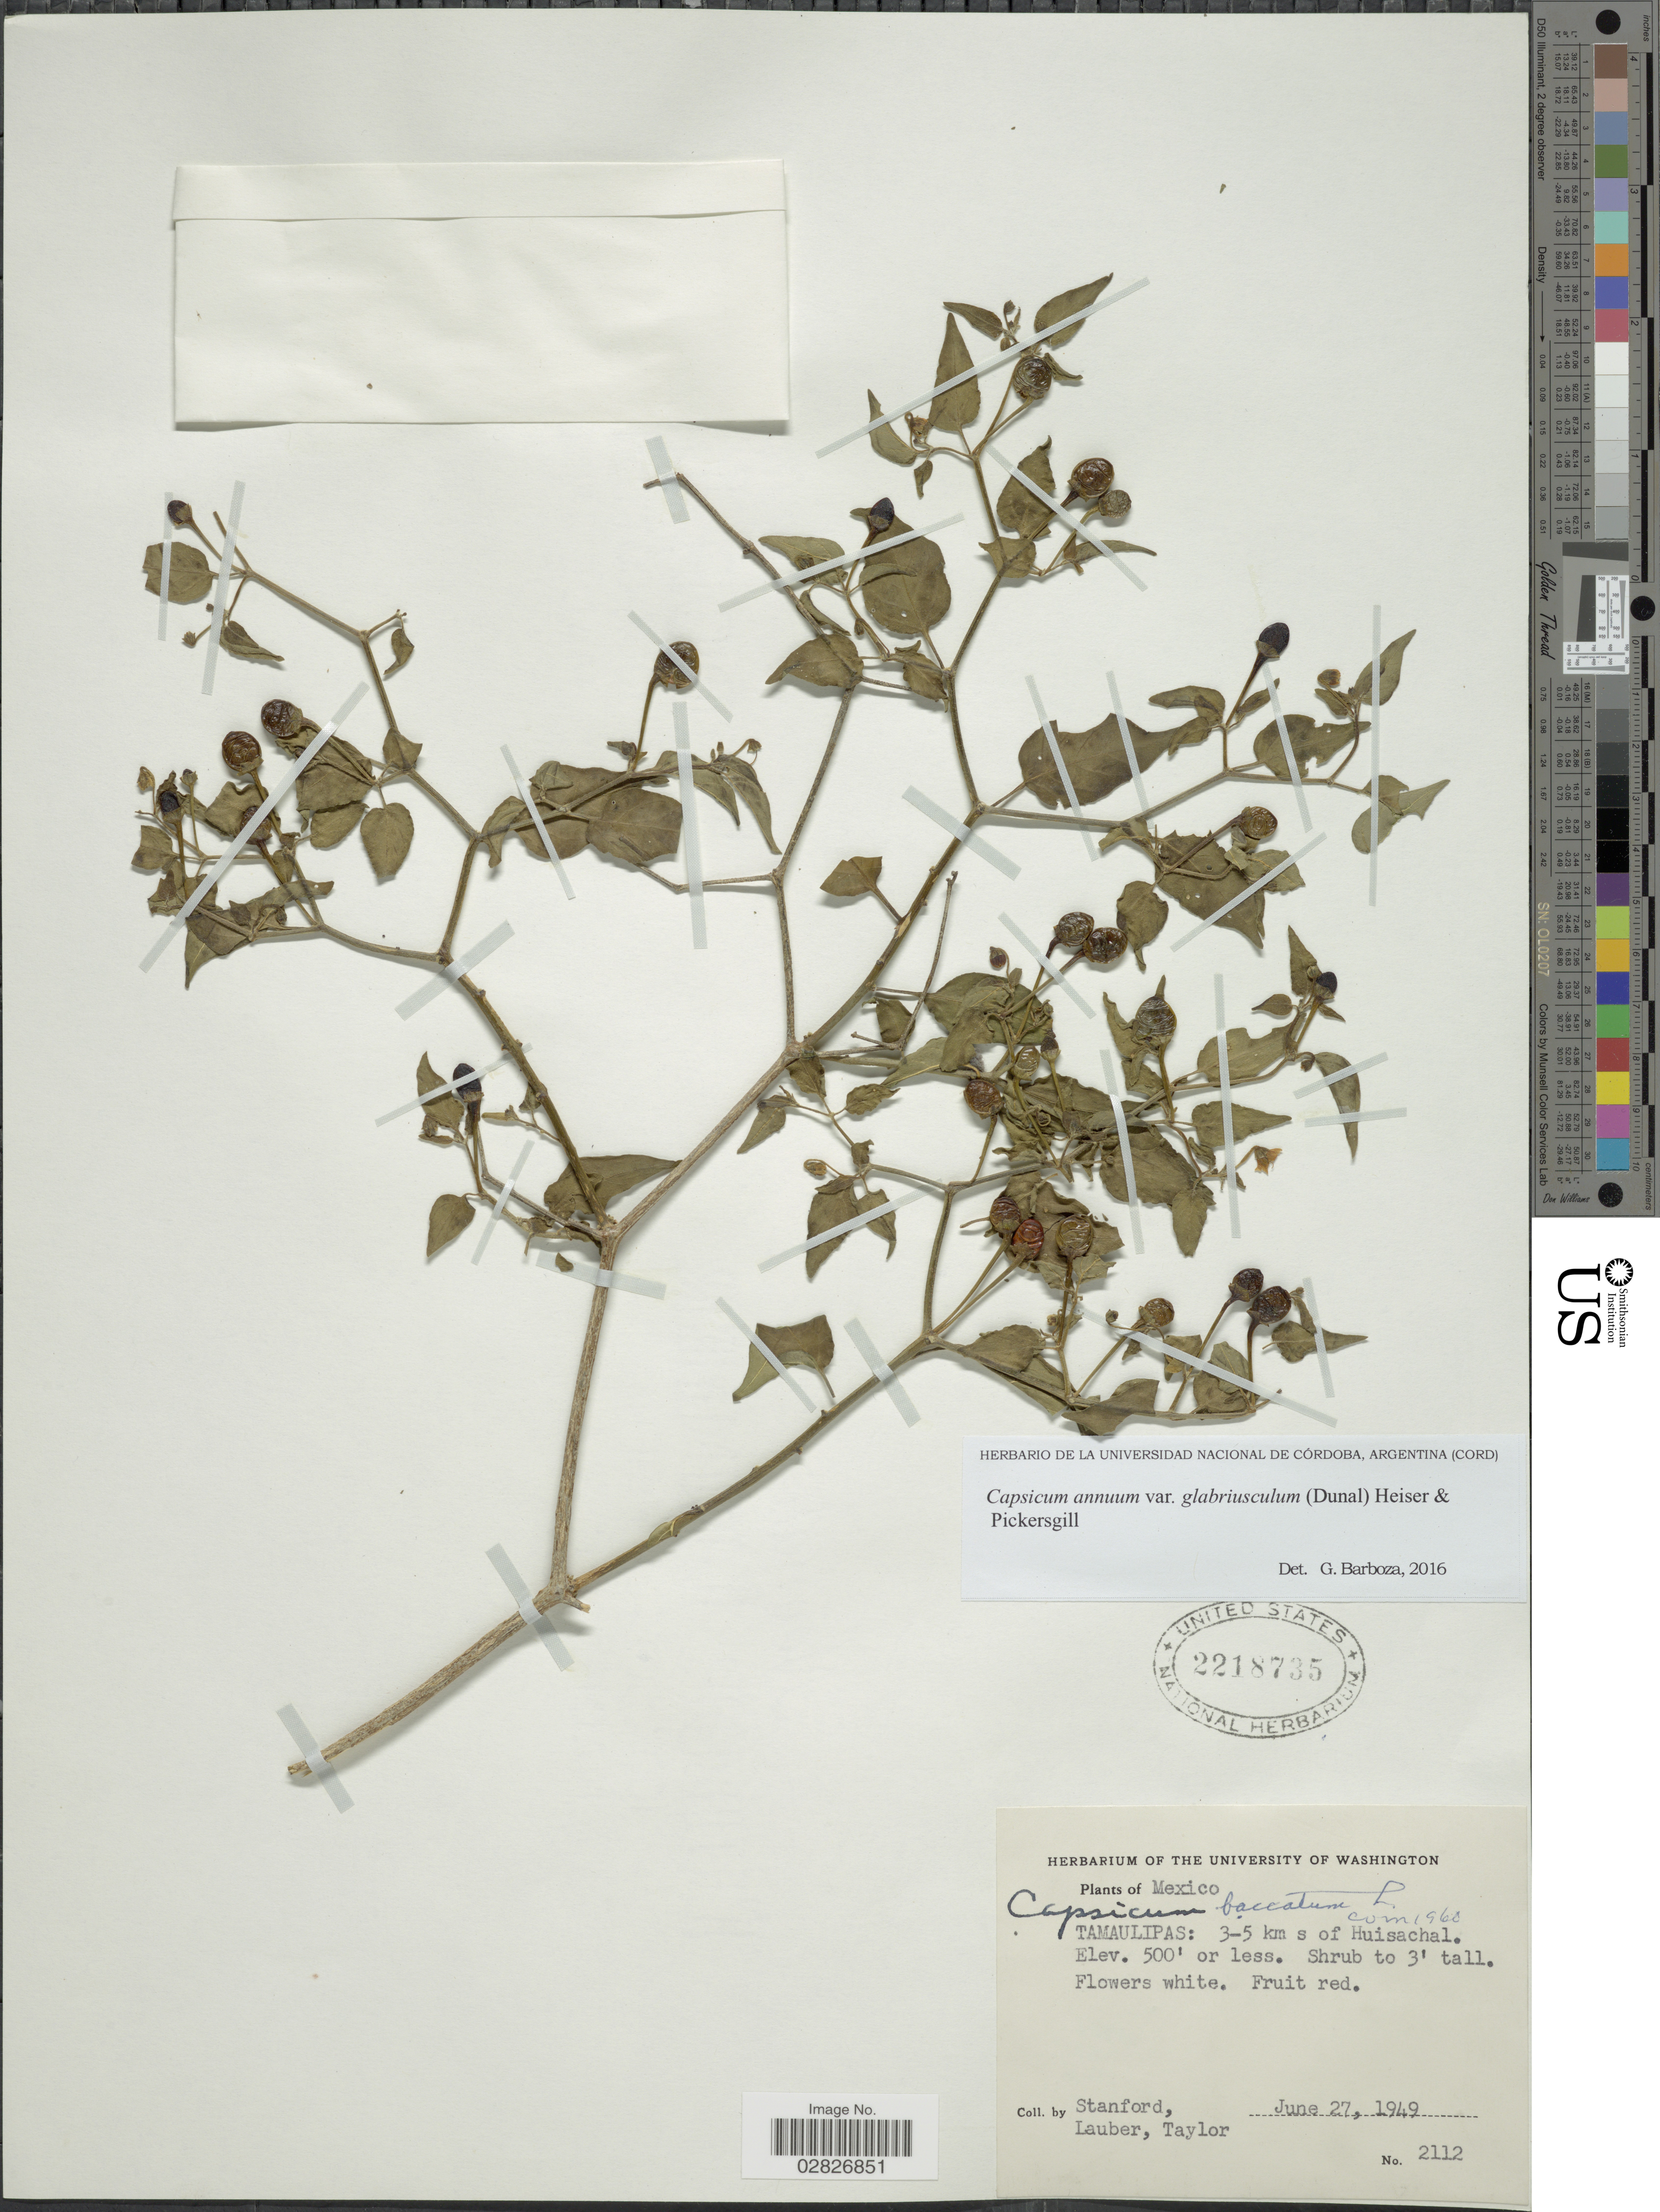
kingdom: Plantae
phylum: Tracheophyta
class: Magnoliopsida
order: Solanales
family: Solanaceae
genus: Capsicum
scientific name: Capsicum annuum var. glabriusculum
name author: (Dunal) Heiser & Pickersgill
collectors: -. Stanford, -. Lauber & -. Taylor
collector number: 2112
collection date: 1949-06-27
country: Mexico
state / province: Tamaulipas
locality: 3-5 km s of Huisachal.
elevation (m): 152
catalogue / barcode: US 2218735